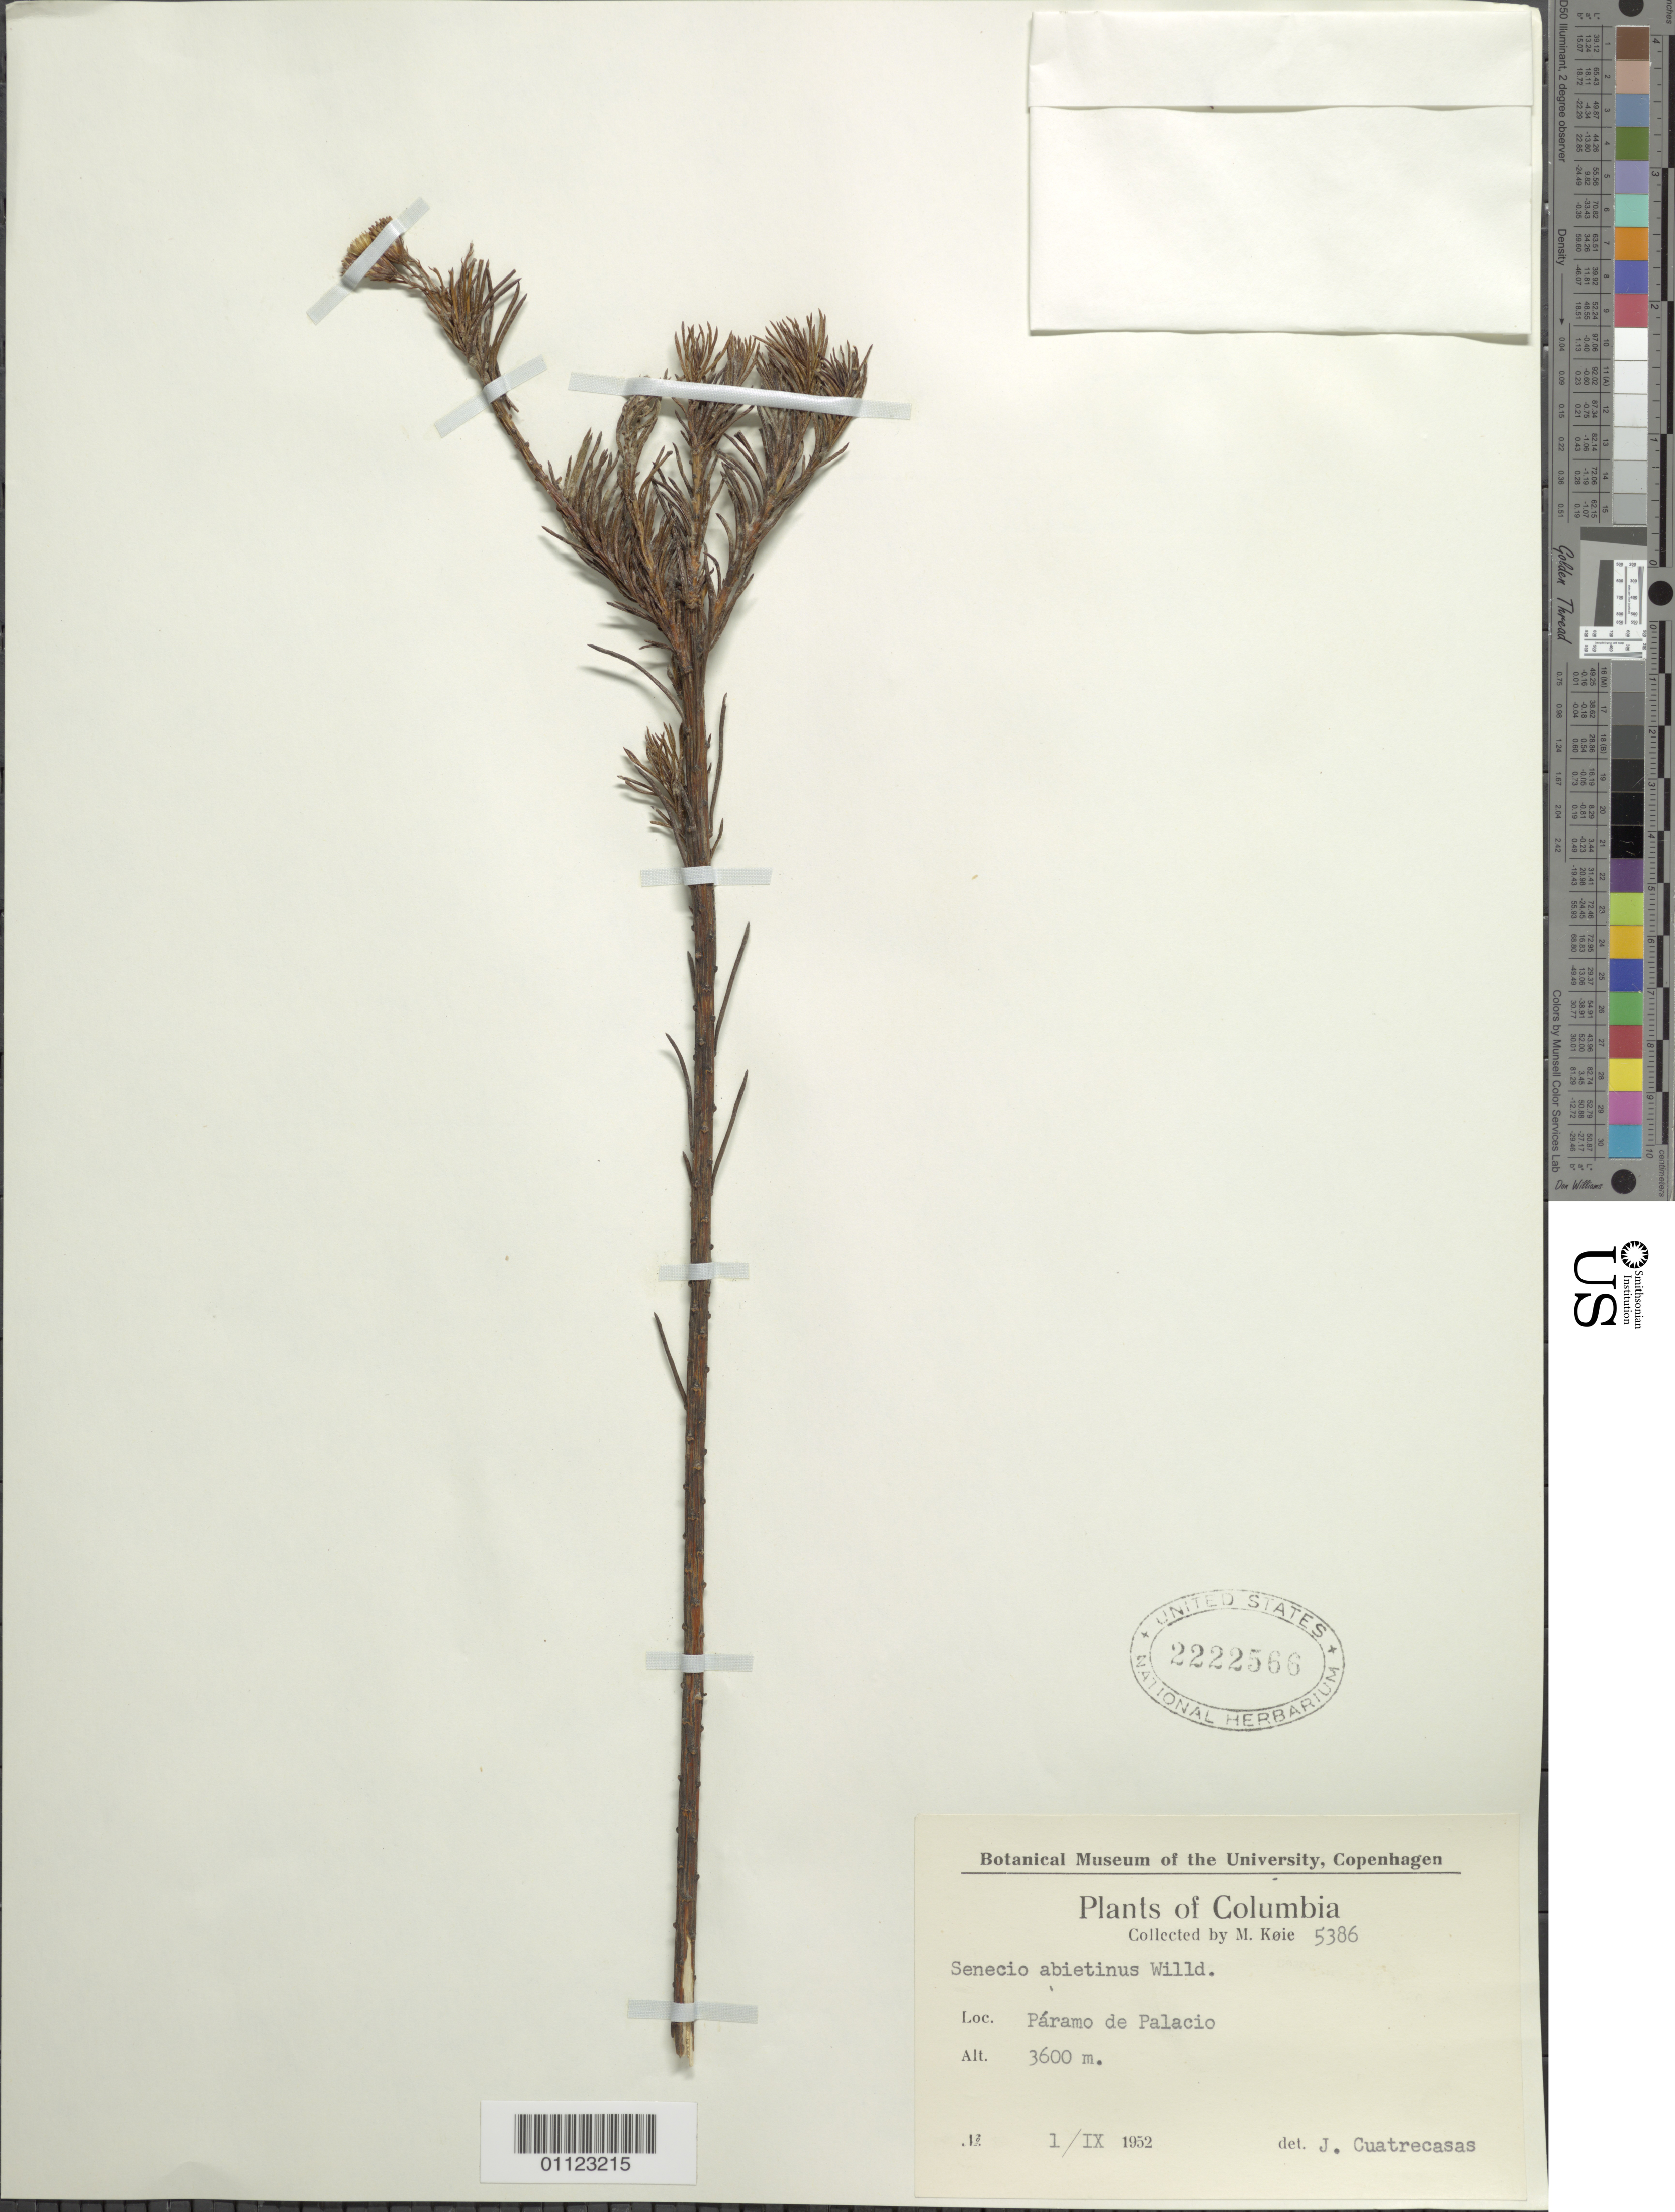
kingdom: Plantae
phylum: Tracheophyta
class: Magnoliopsida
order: Asterales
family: Asteraceae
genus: Pentacalia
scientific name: Pentacalia abietina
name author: (Willd. ex Wedd.) Cuatrec.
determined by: Cuatrecasas, J.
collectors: M. Köie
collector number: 5386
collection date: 1952-09-01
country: Colombia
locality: Paramo de Palacio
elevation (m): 3600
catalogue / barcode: US 2222566